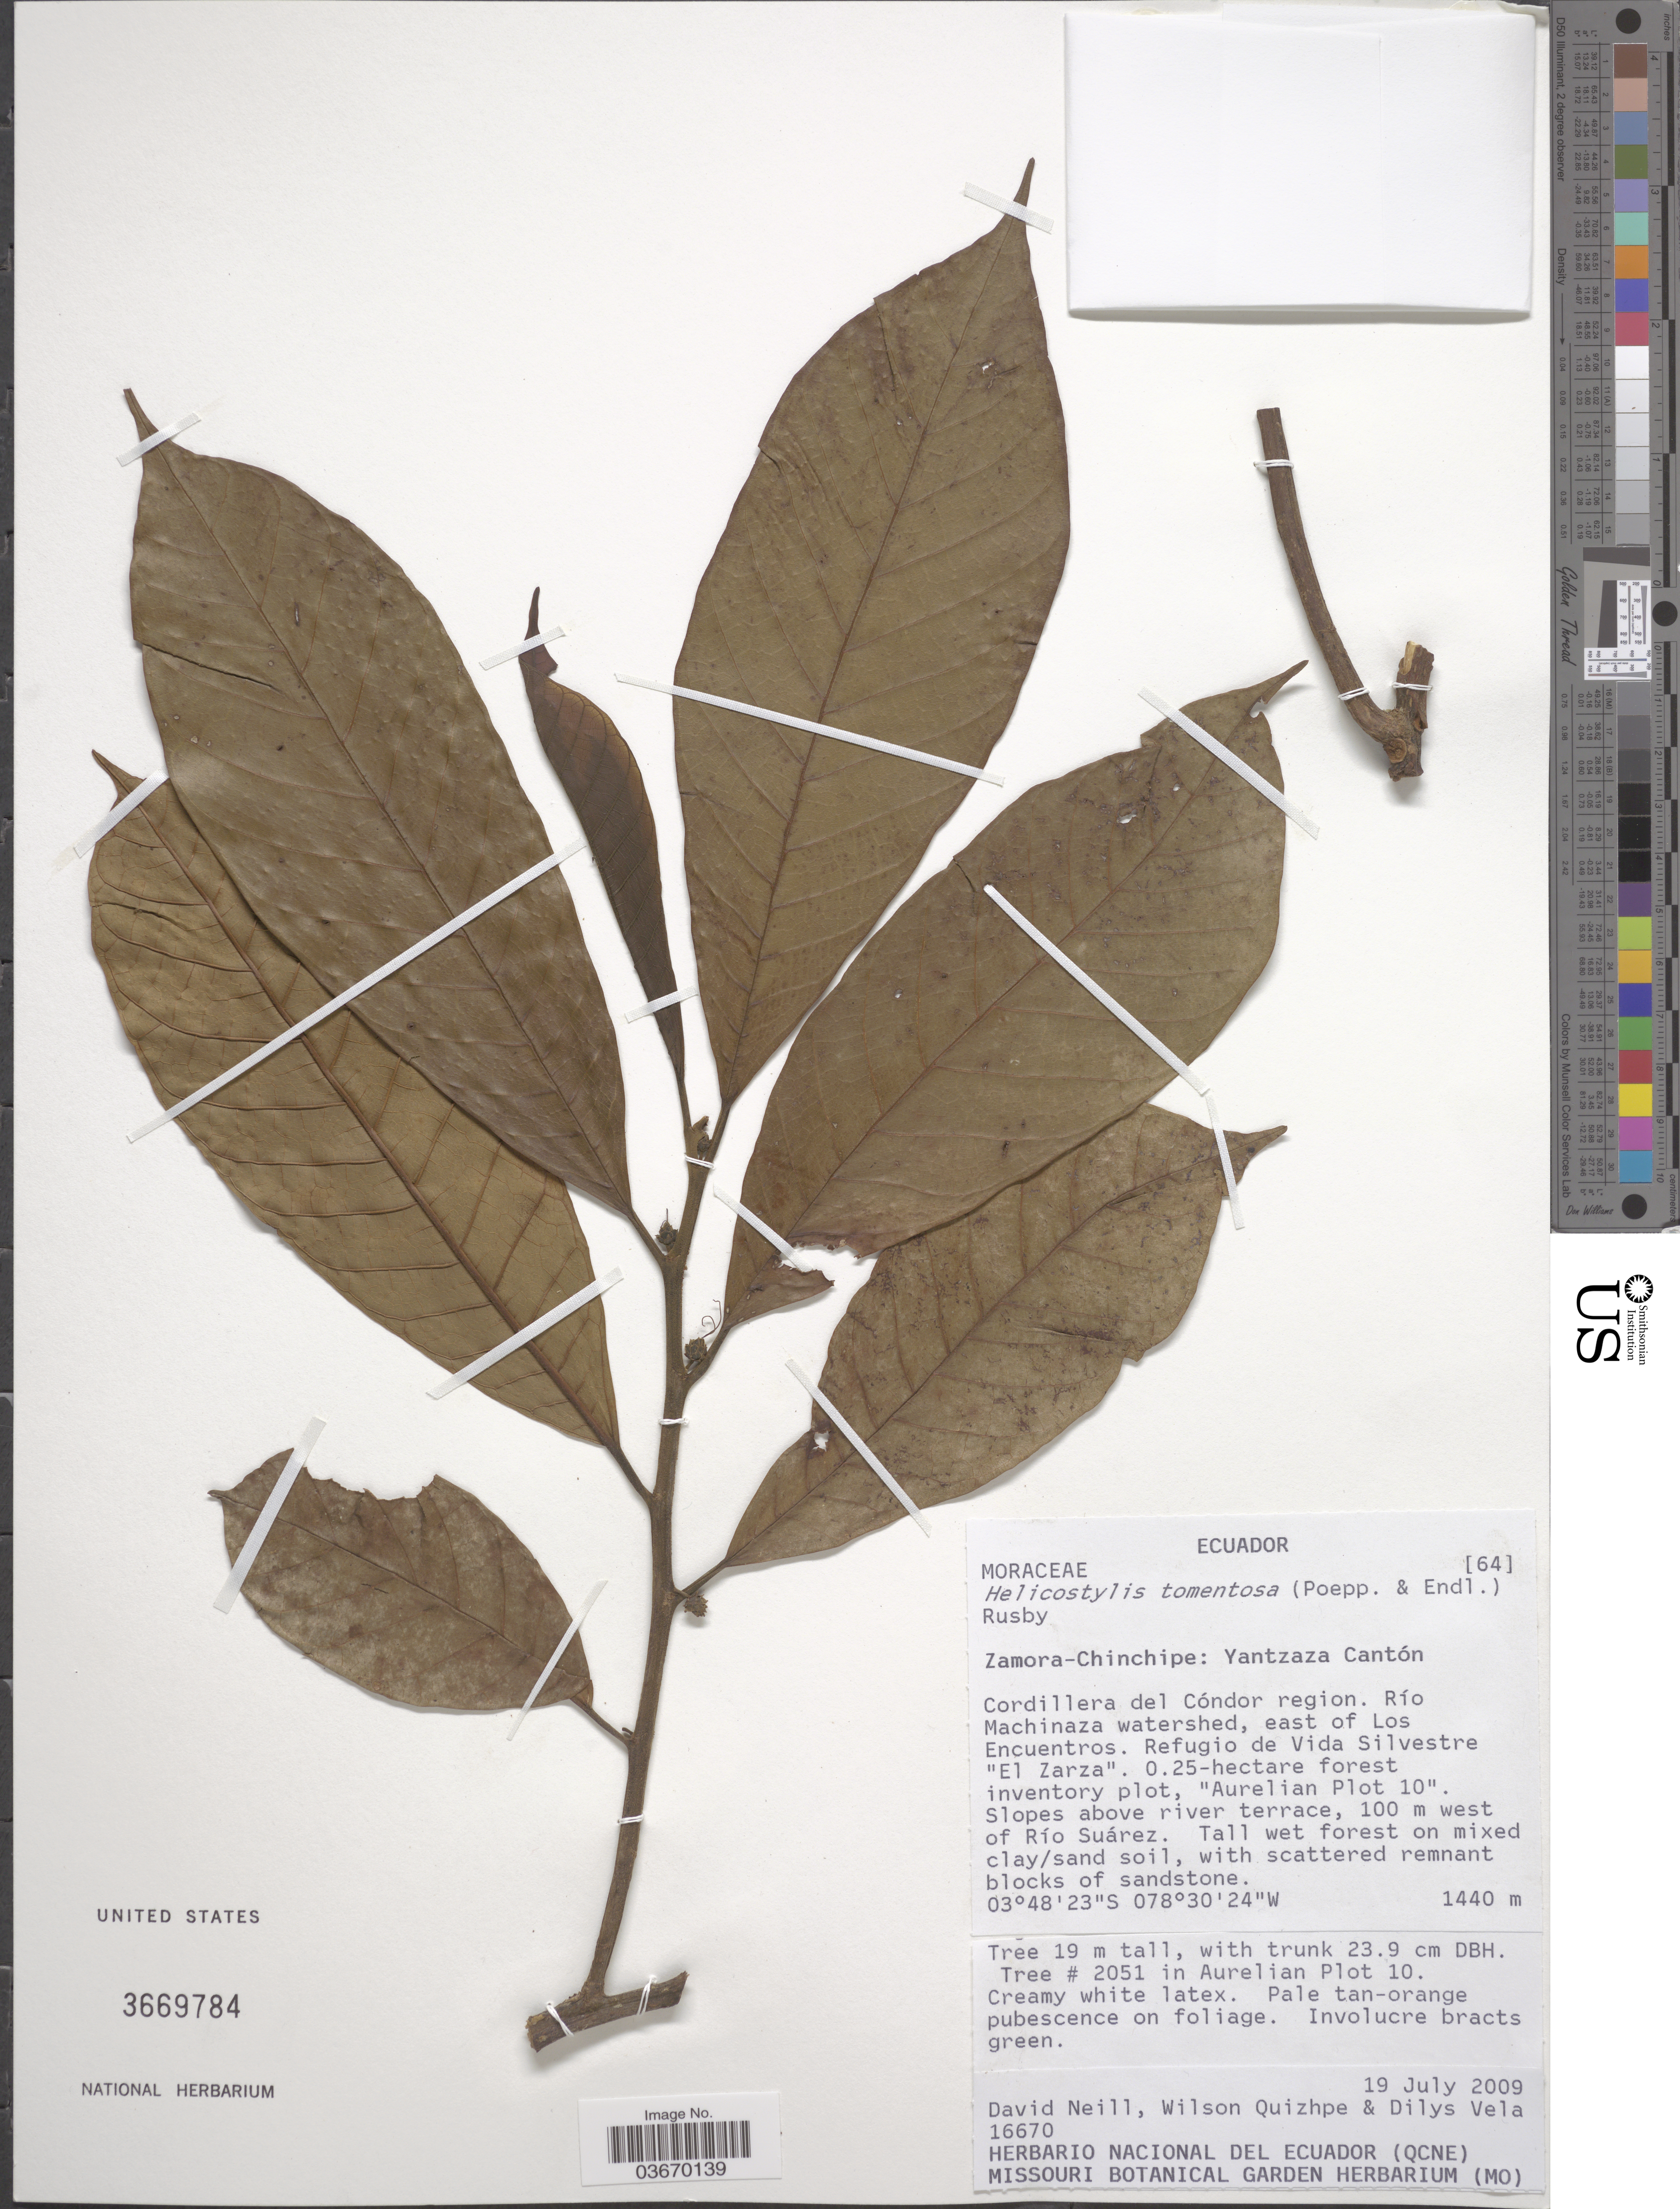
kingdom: Plantae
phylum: Tracheophyta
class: Magnoliopsida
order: Rosales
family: Moraceae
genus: Helicostylis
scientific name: Helicostylis tomentosa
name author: (Poepp. & Endl.) Rusby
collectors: D. A. Neill, W. Quizhpe & D. Vela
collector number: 16670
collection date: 2009-07-19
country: Ecuador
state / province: Zamora-Chinchipe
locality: Yantzaza Cantón. Cordillera del Cóndor region. Río Machinaza watershed, east of Los Encuentros. Refugio de Vida Silvestre 'El Zarza'. 0.25-hectare forest inventory plot, 'Aurelian Plot 10'. Slopes above river terrace, 100 m west of Río Suárez.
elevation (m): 1440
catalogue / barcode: US 3669784